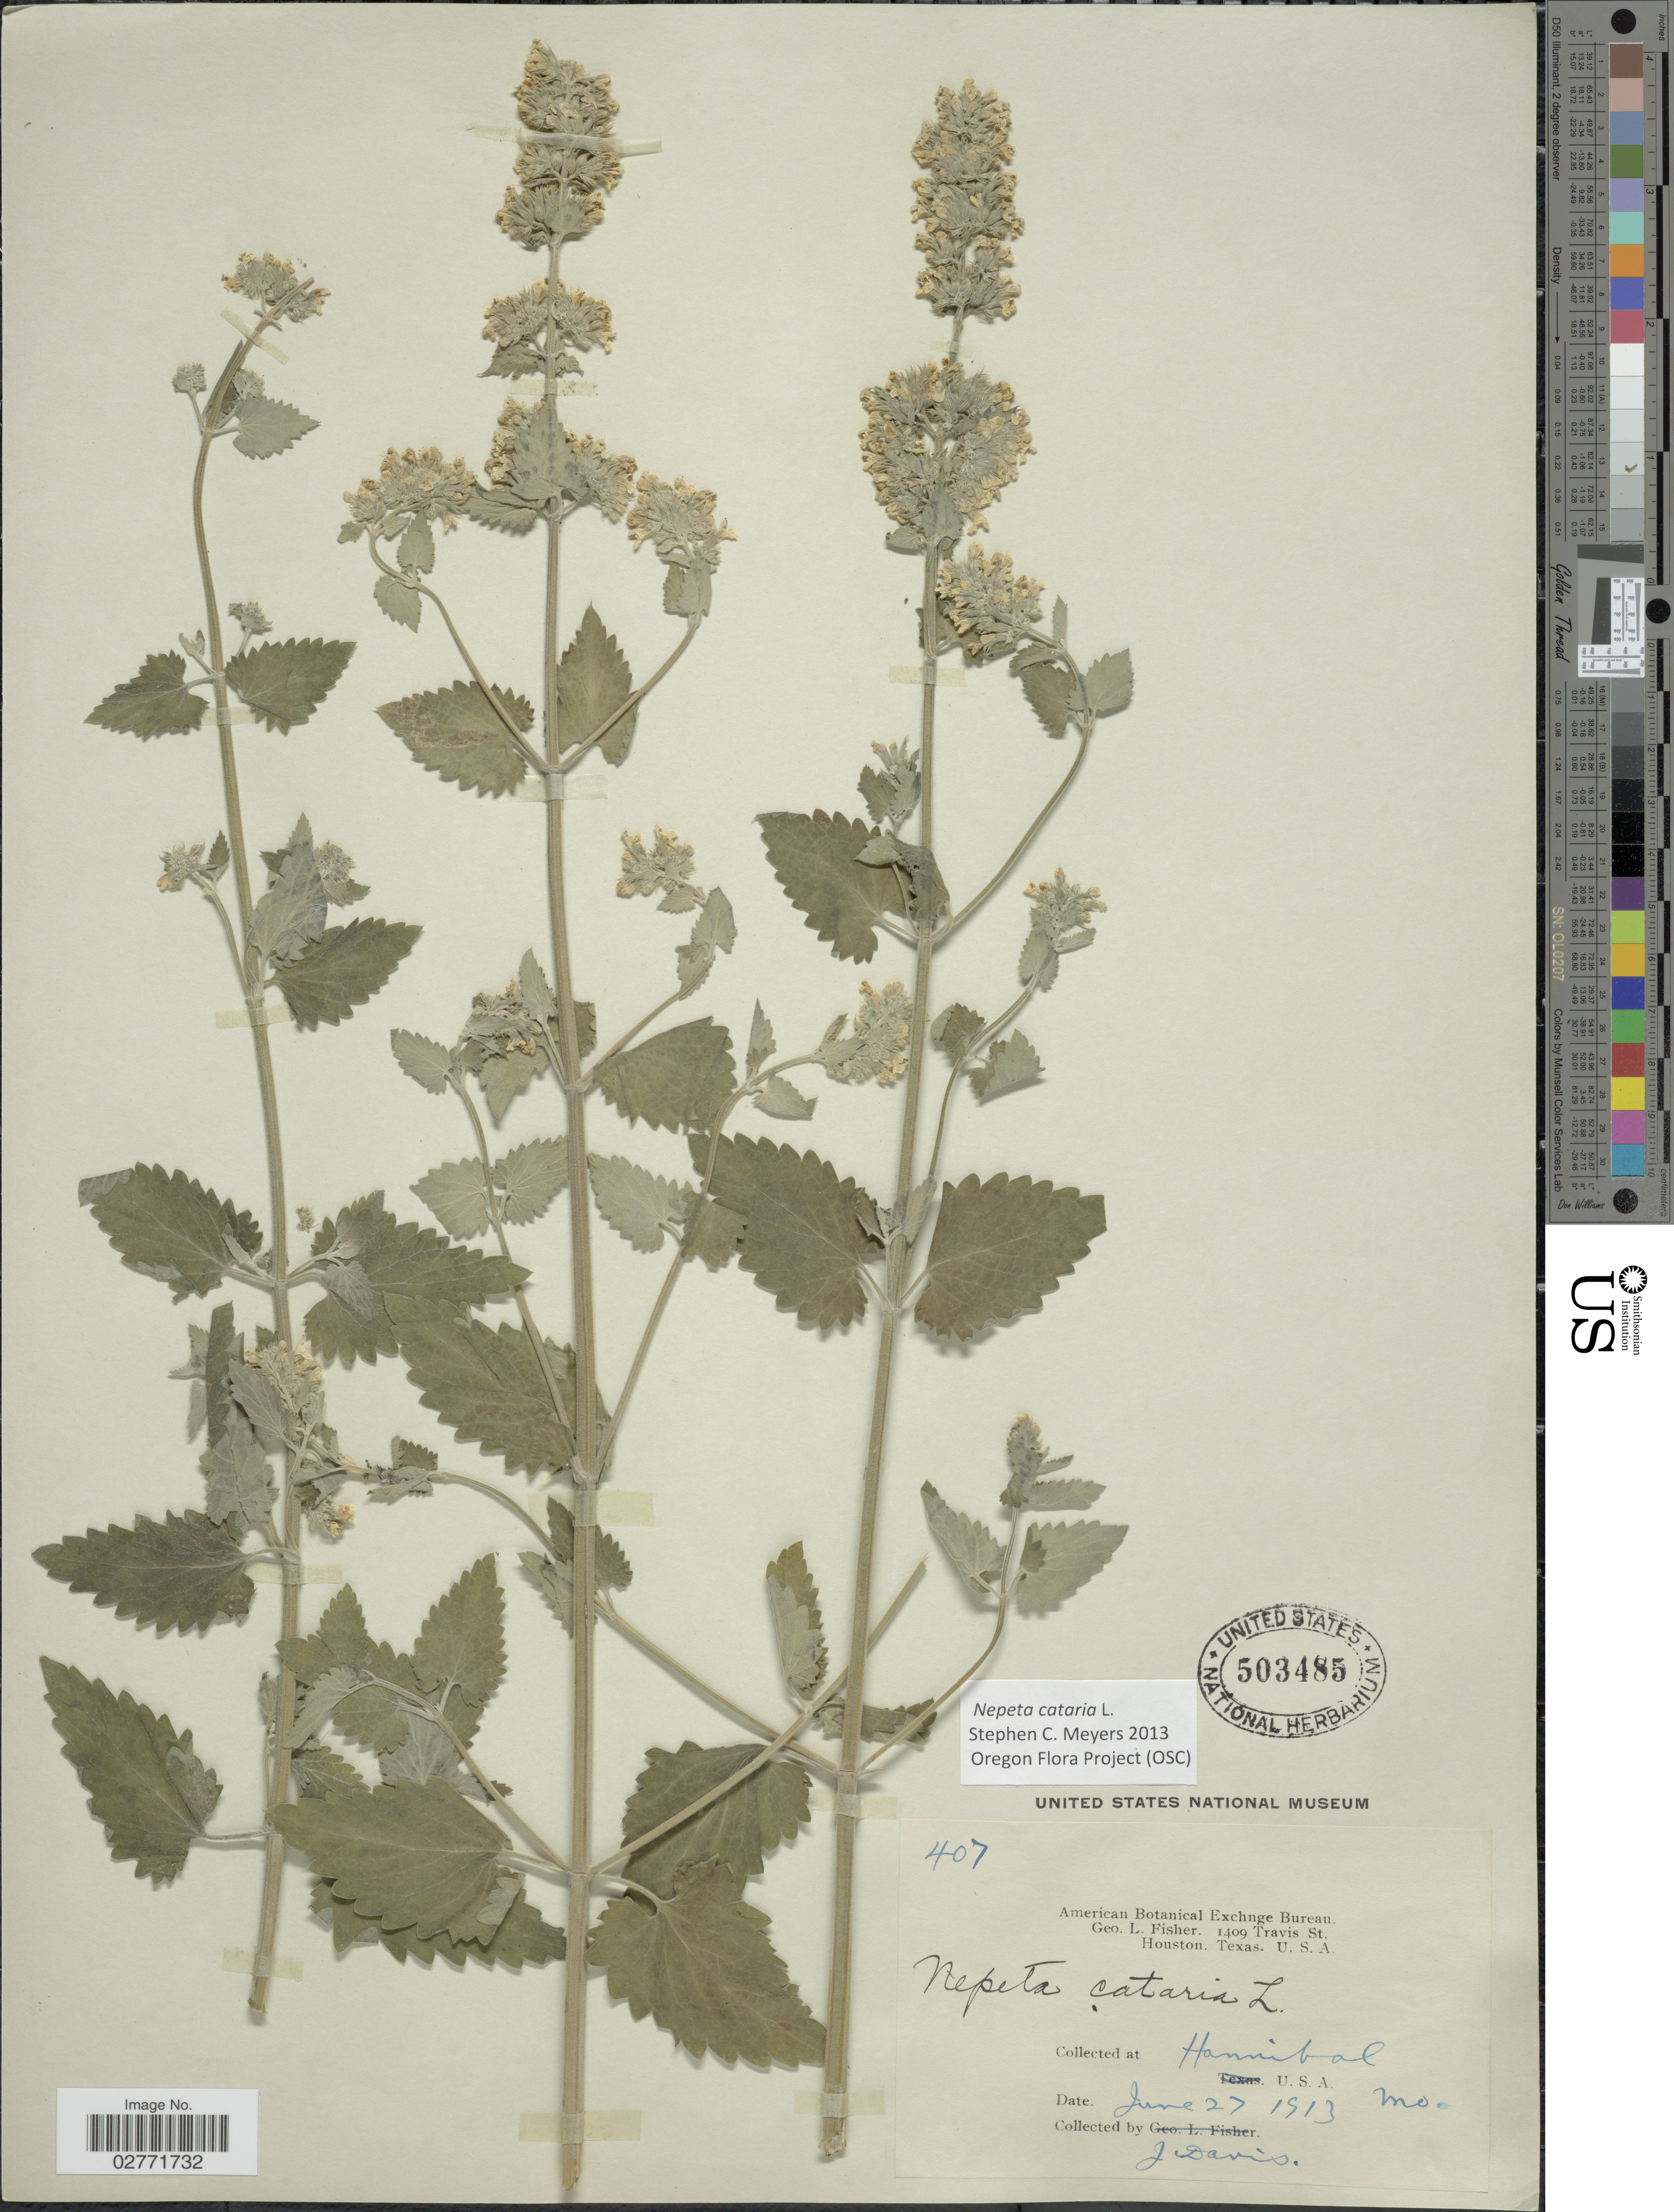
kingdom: Plantae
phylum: Tracheophyta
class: Magnoliopsida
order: Lamiales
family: Lamiaceae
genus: Nepeta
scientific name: Nepeta cataria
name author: L.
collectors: J. Davis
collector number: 407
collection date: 1913-06-27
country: United States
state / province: Missouri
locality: Hannibal.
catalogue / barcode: US 503485